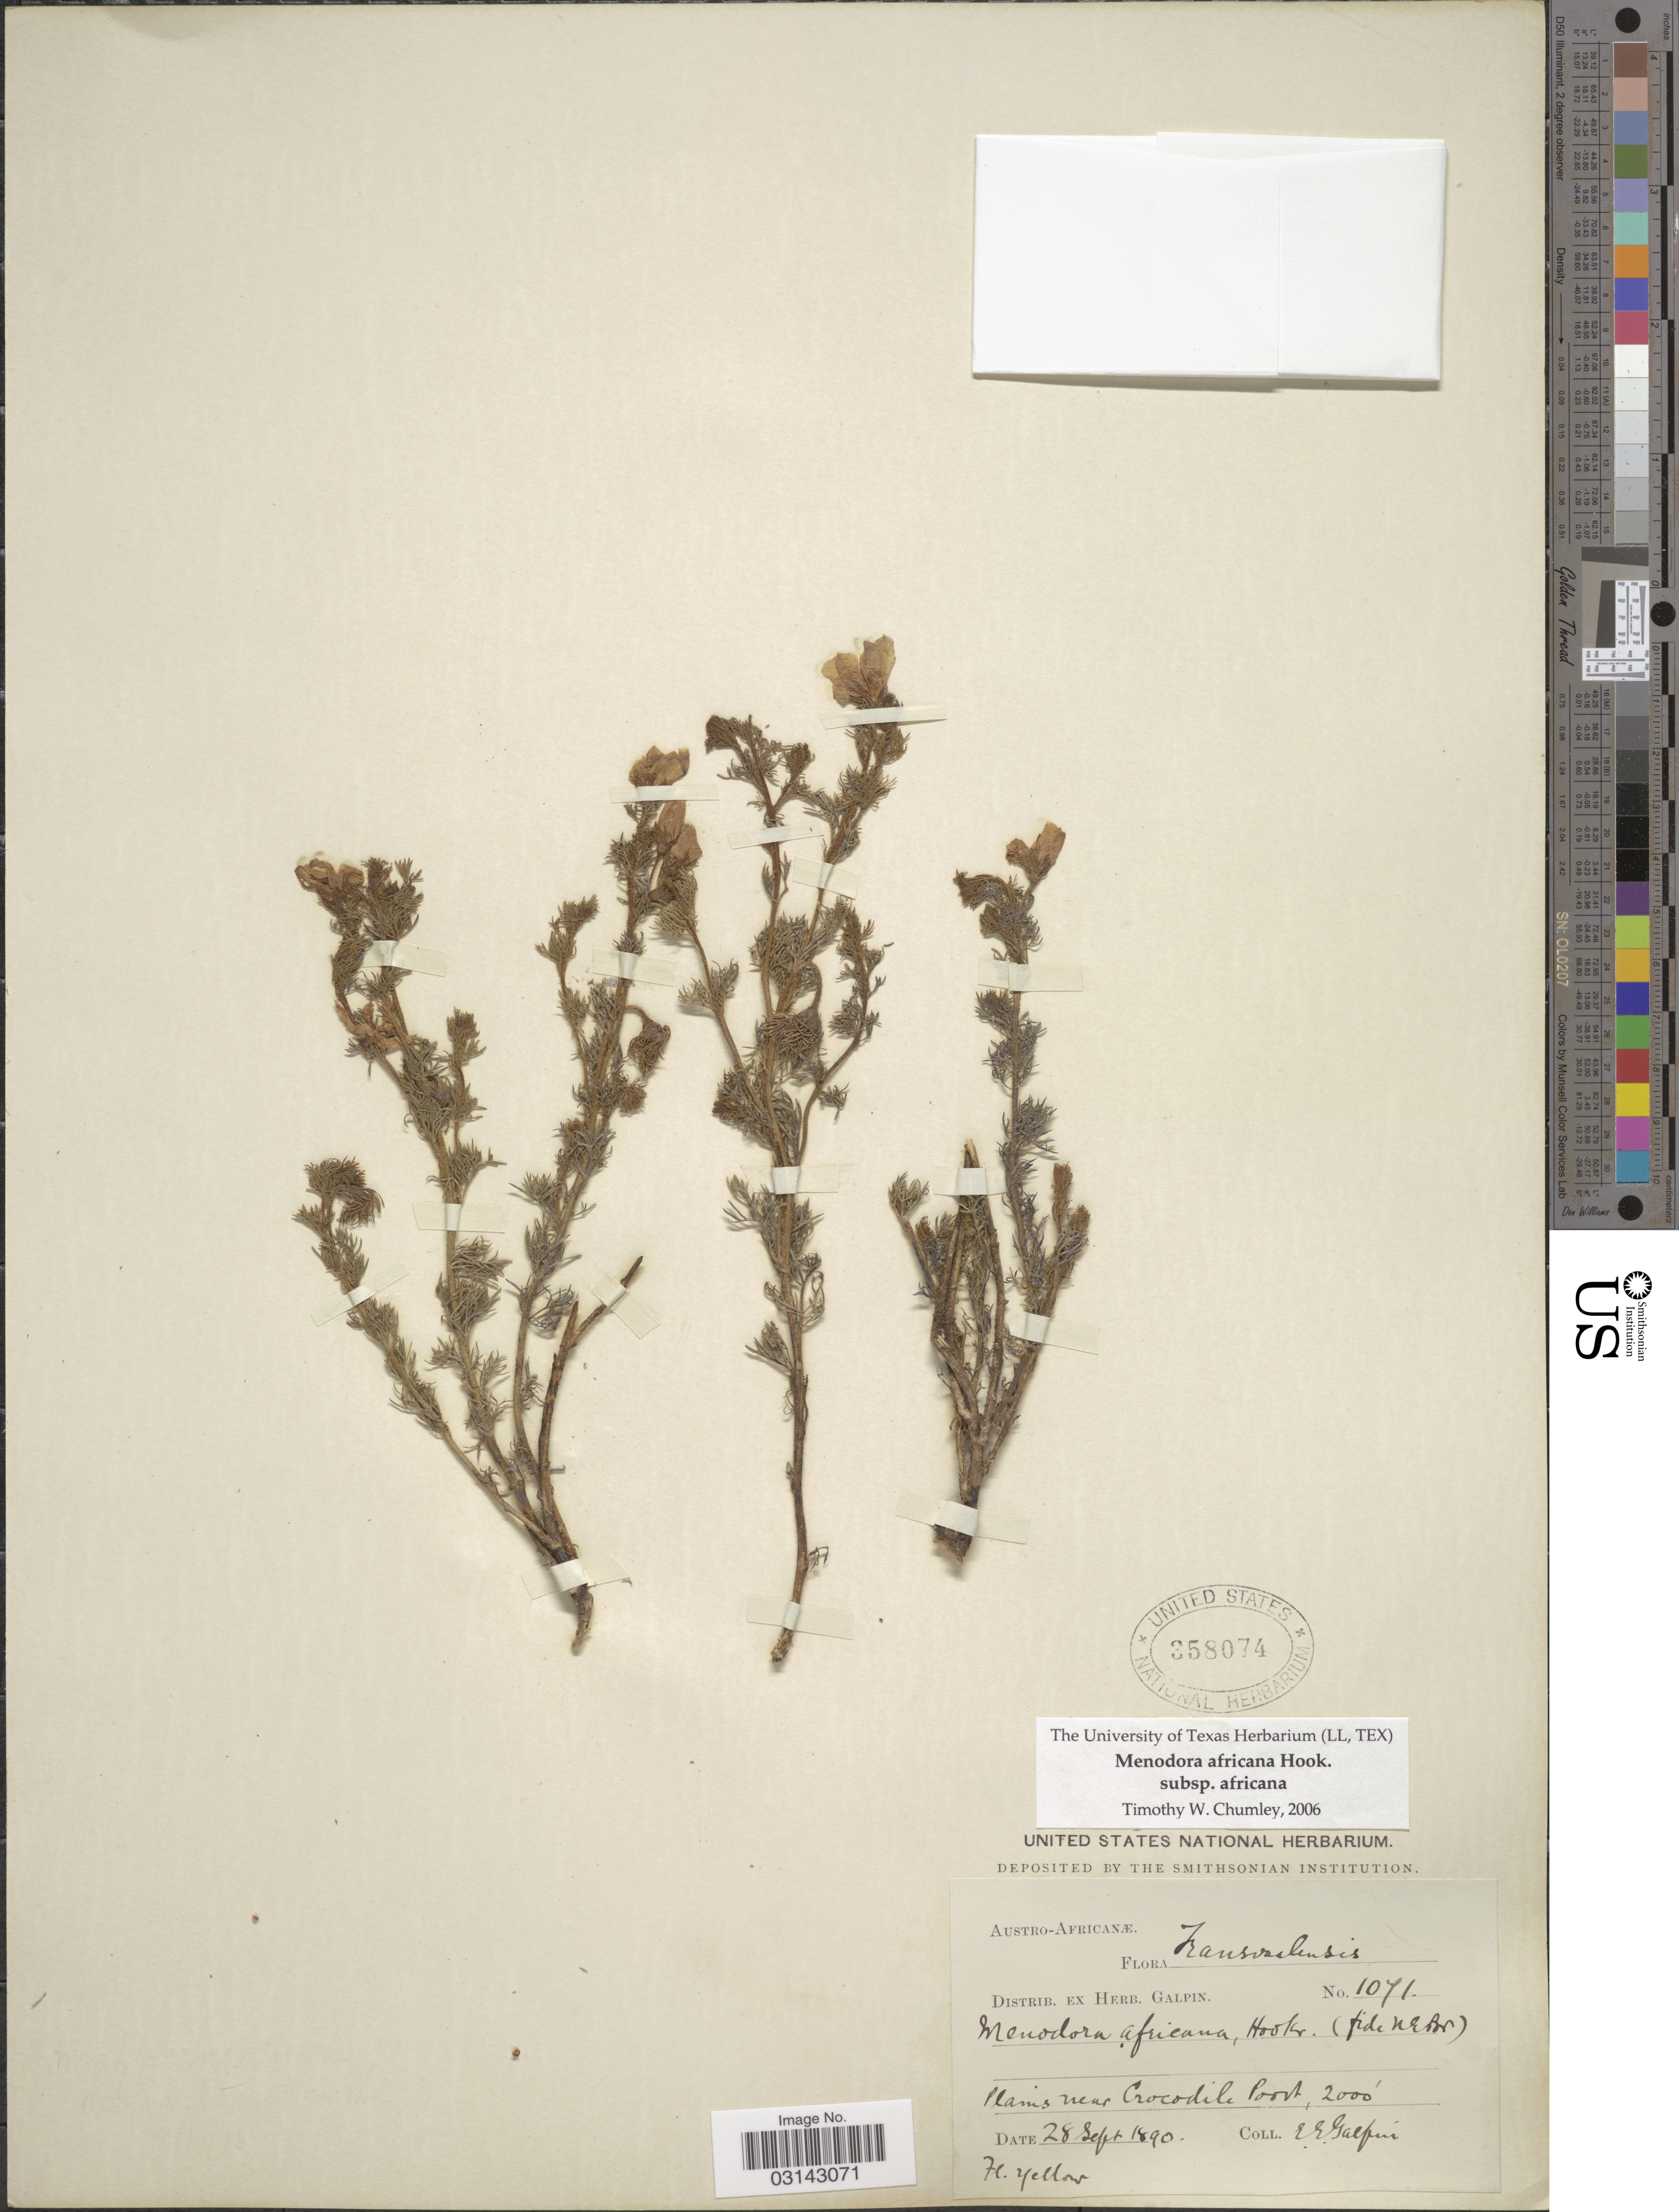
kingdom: Plantae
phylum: Tracheophyta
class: Magnoliopsida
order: Lamiales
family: Oleaceae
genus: Menodora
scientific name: Menodora africana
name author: Hook.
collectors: E. Galpin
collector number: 1071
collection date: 1890-09-28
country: South Africa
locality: Austro-Africanæ. Transvalensis. Plains near Crocodile Poort.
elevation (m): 610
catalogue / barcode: US 358074